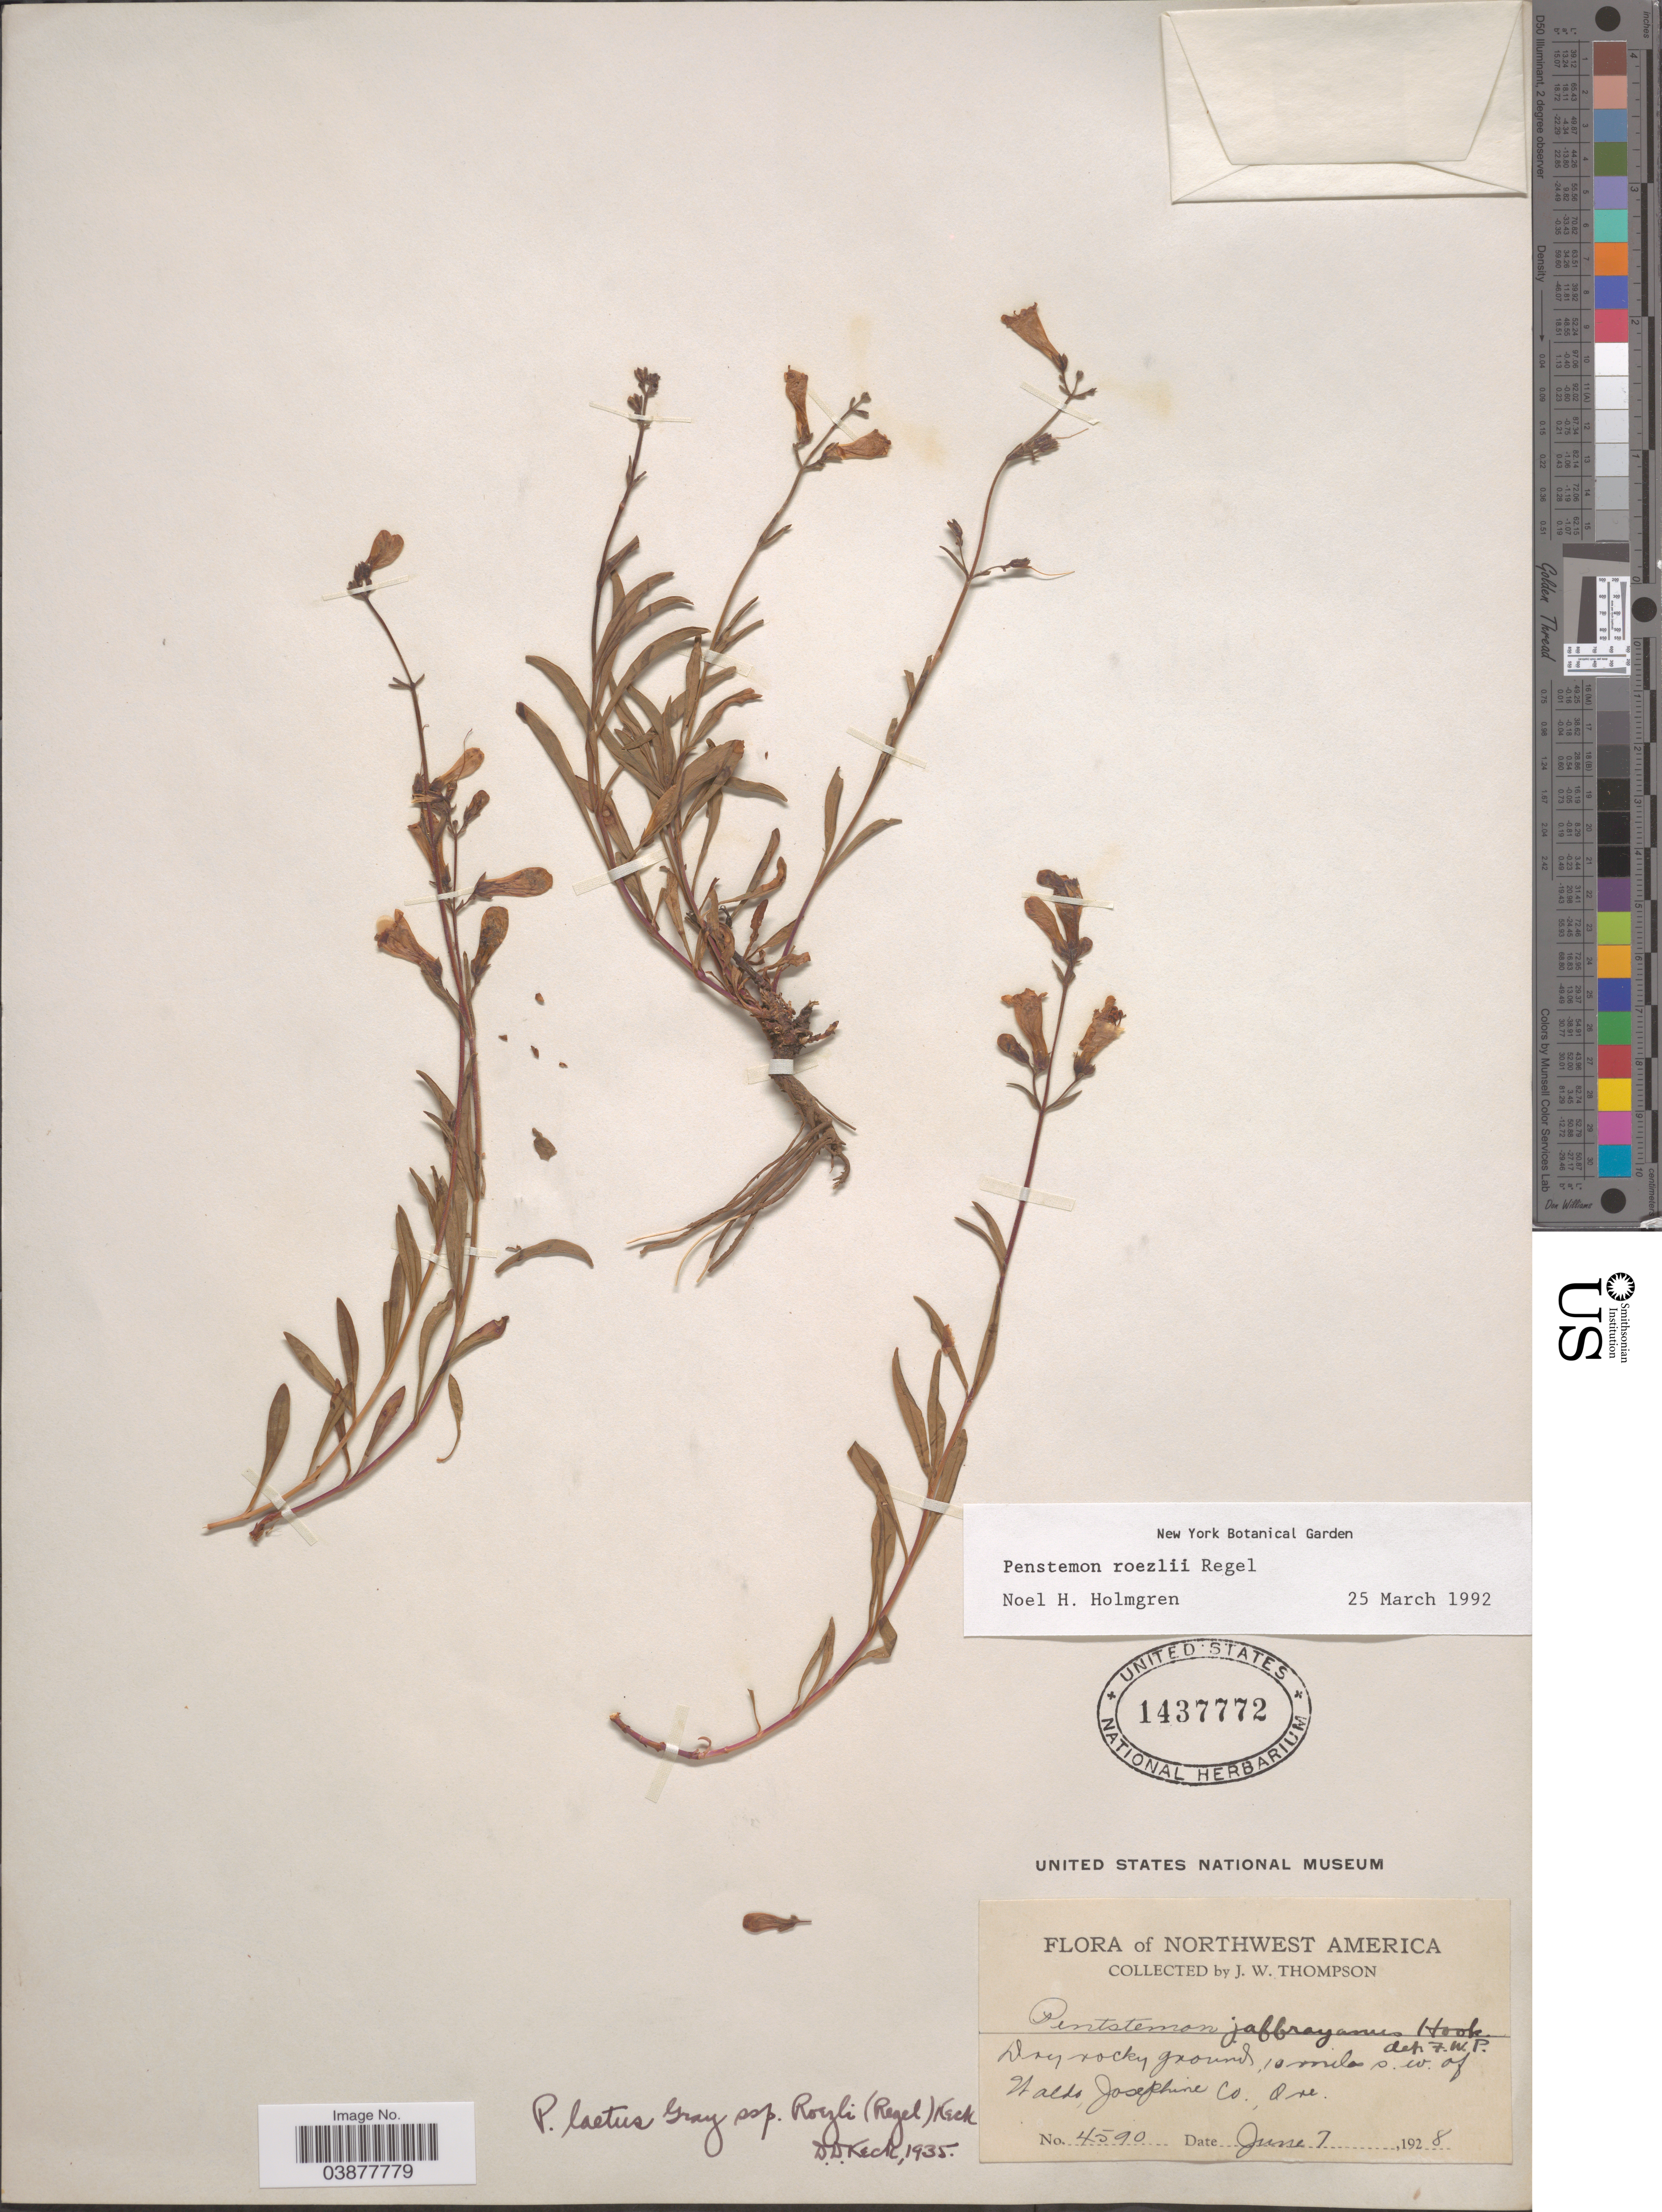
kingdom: Plantae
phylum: Tracheophyta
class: Magnoliopsida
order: Lamiales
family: Plantaginaceae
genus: Penstemon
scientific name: Penstemon roezlii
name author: Regel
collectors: J. Thompson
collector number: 4590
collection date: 1928-06-07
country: United States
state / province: Oregon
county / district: Josephine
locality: Northwest America. 10 miles s.w. of Waldo, Josephine Co.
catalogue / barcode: US 1437772